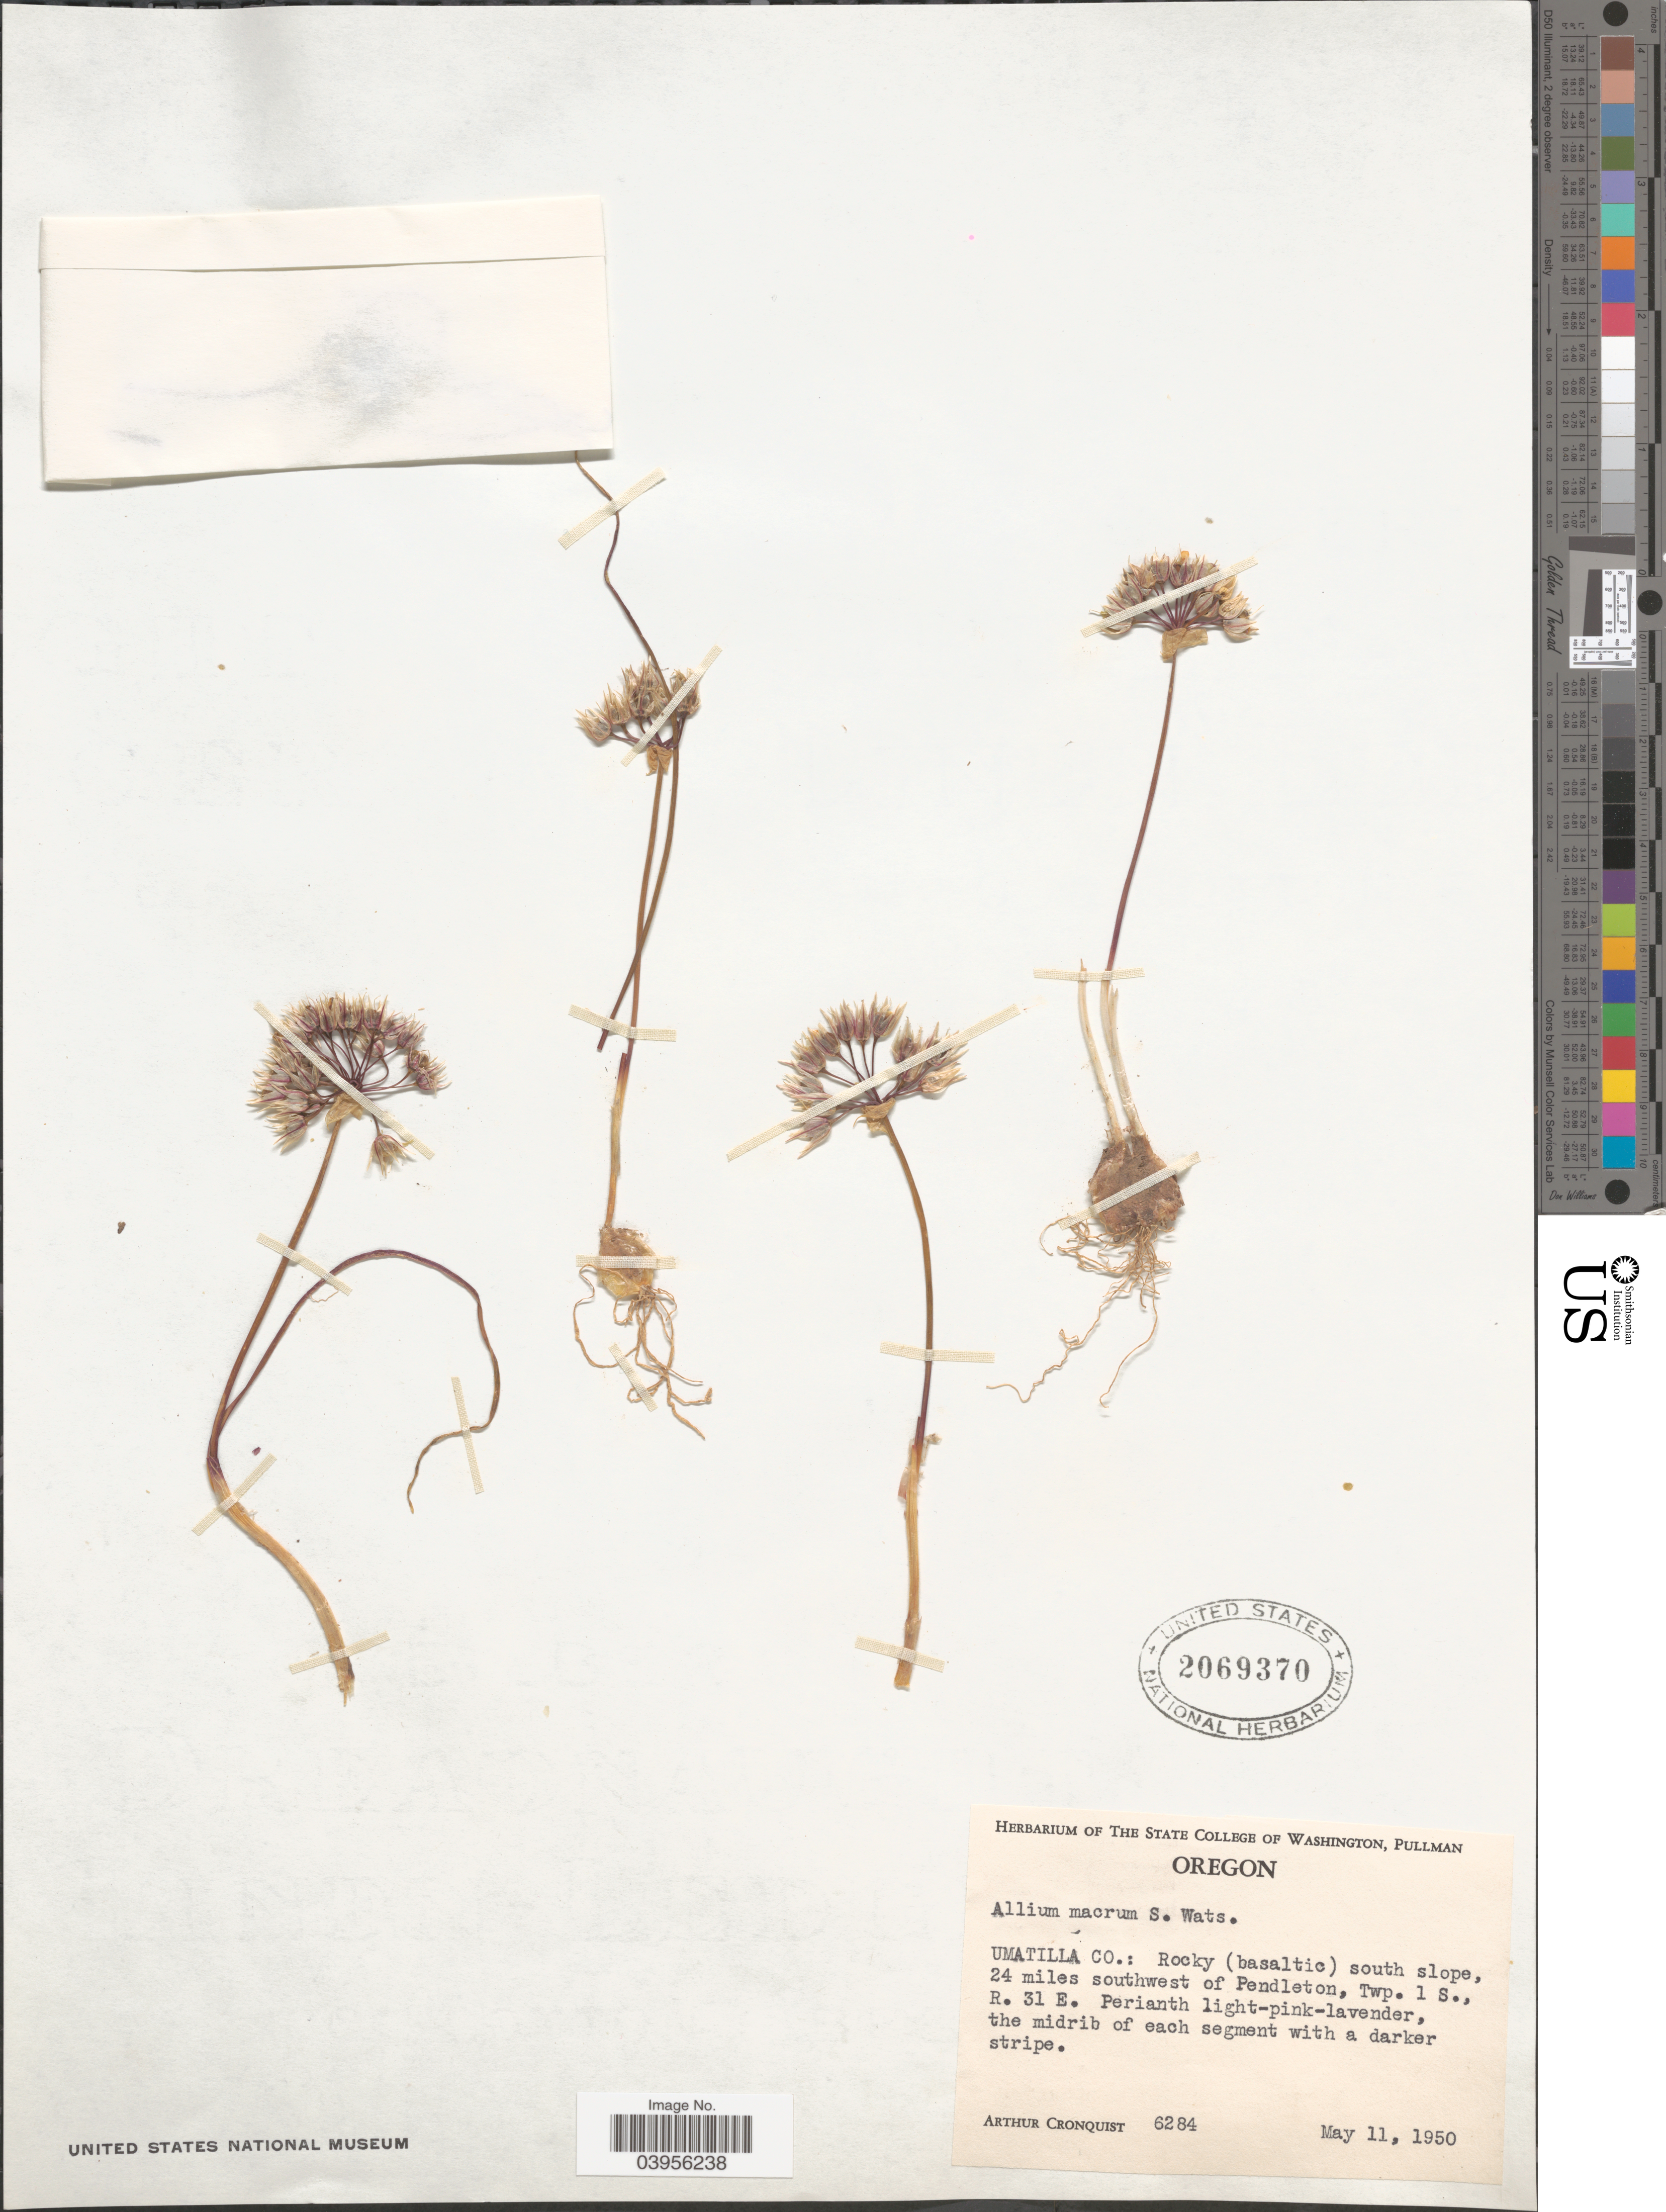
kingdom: Plantae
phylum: Tracheophyta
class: Liliopsida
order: Asparagales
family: Amaryllidaceae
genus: Allium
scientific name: Allium macrum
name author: S. Watson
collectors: A. J. Cronquist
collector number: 6284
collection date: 1950-05-11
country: United States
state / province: Oregon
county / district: Umatilla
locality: Umatilla Co.: south slope, 24 miles southwest of Pendleton, Twp. 1 S., R. 31 E.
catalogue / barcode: US 2069370